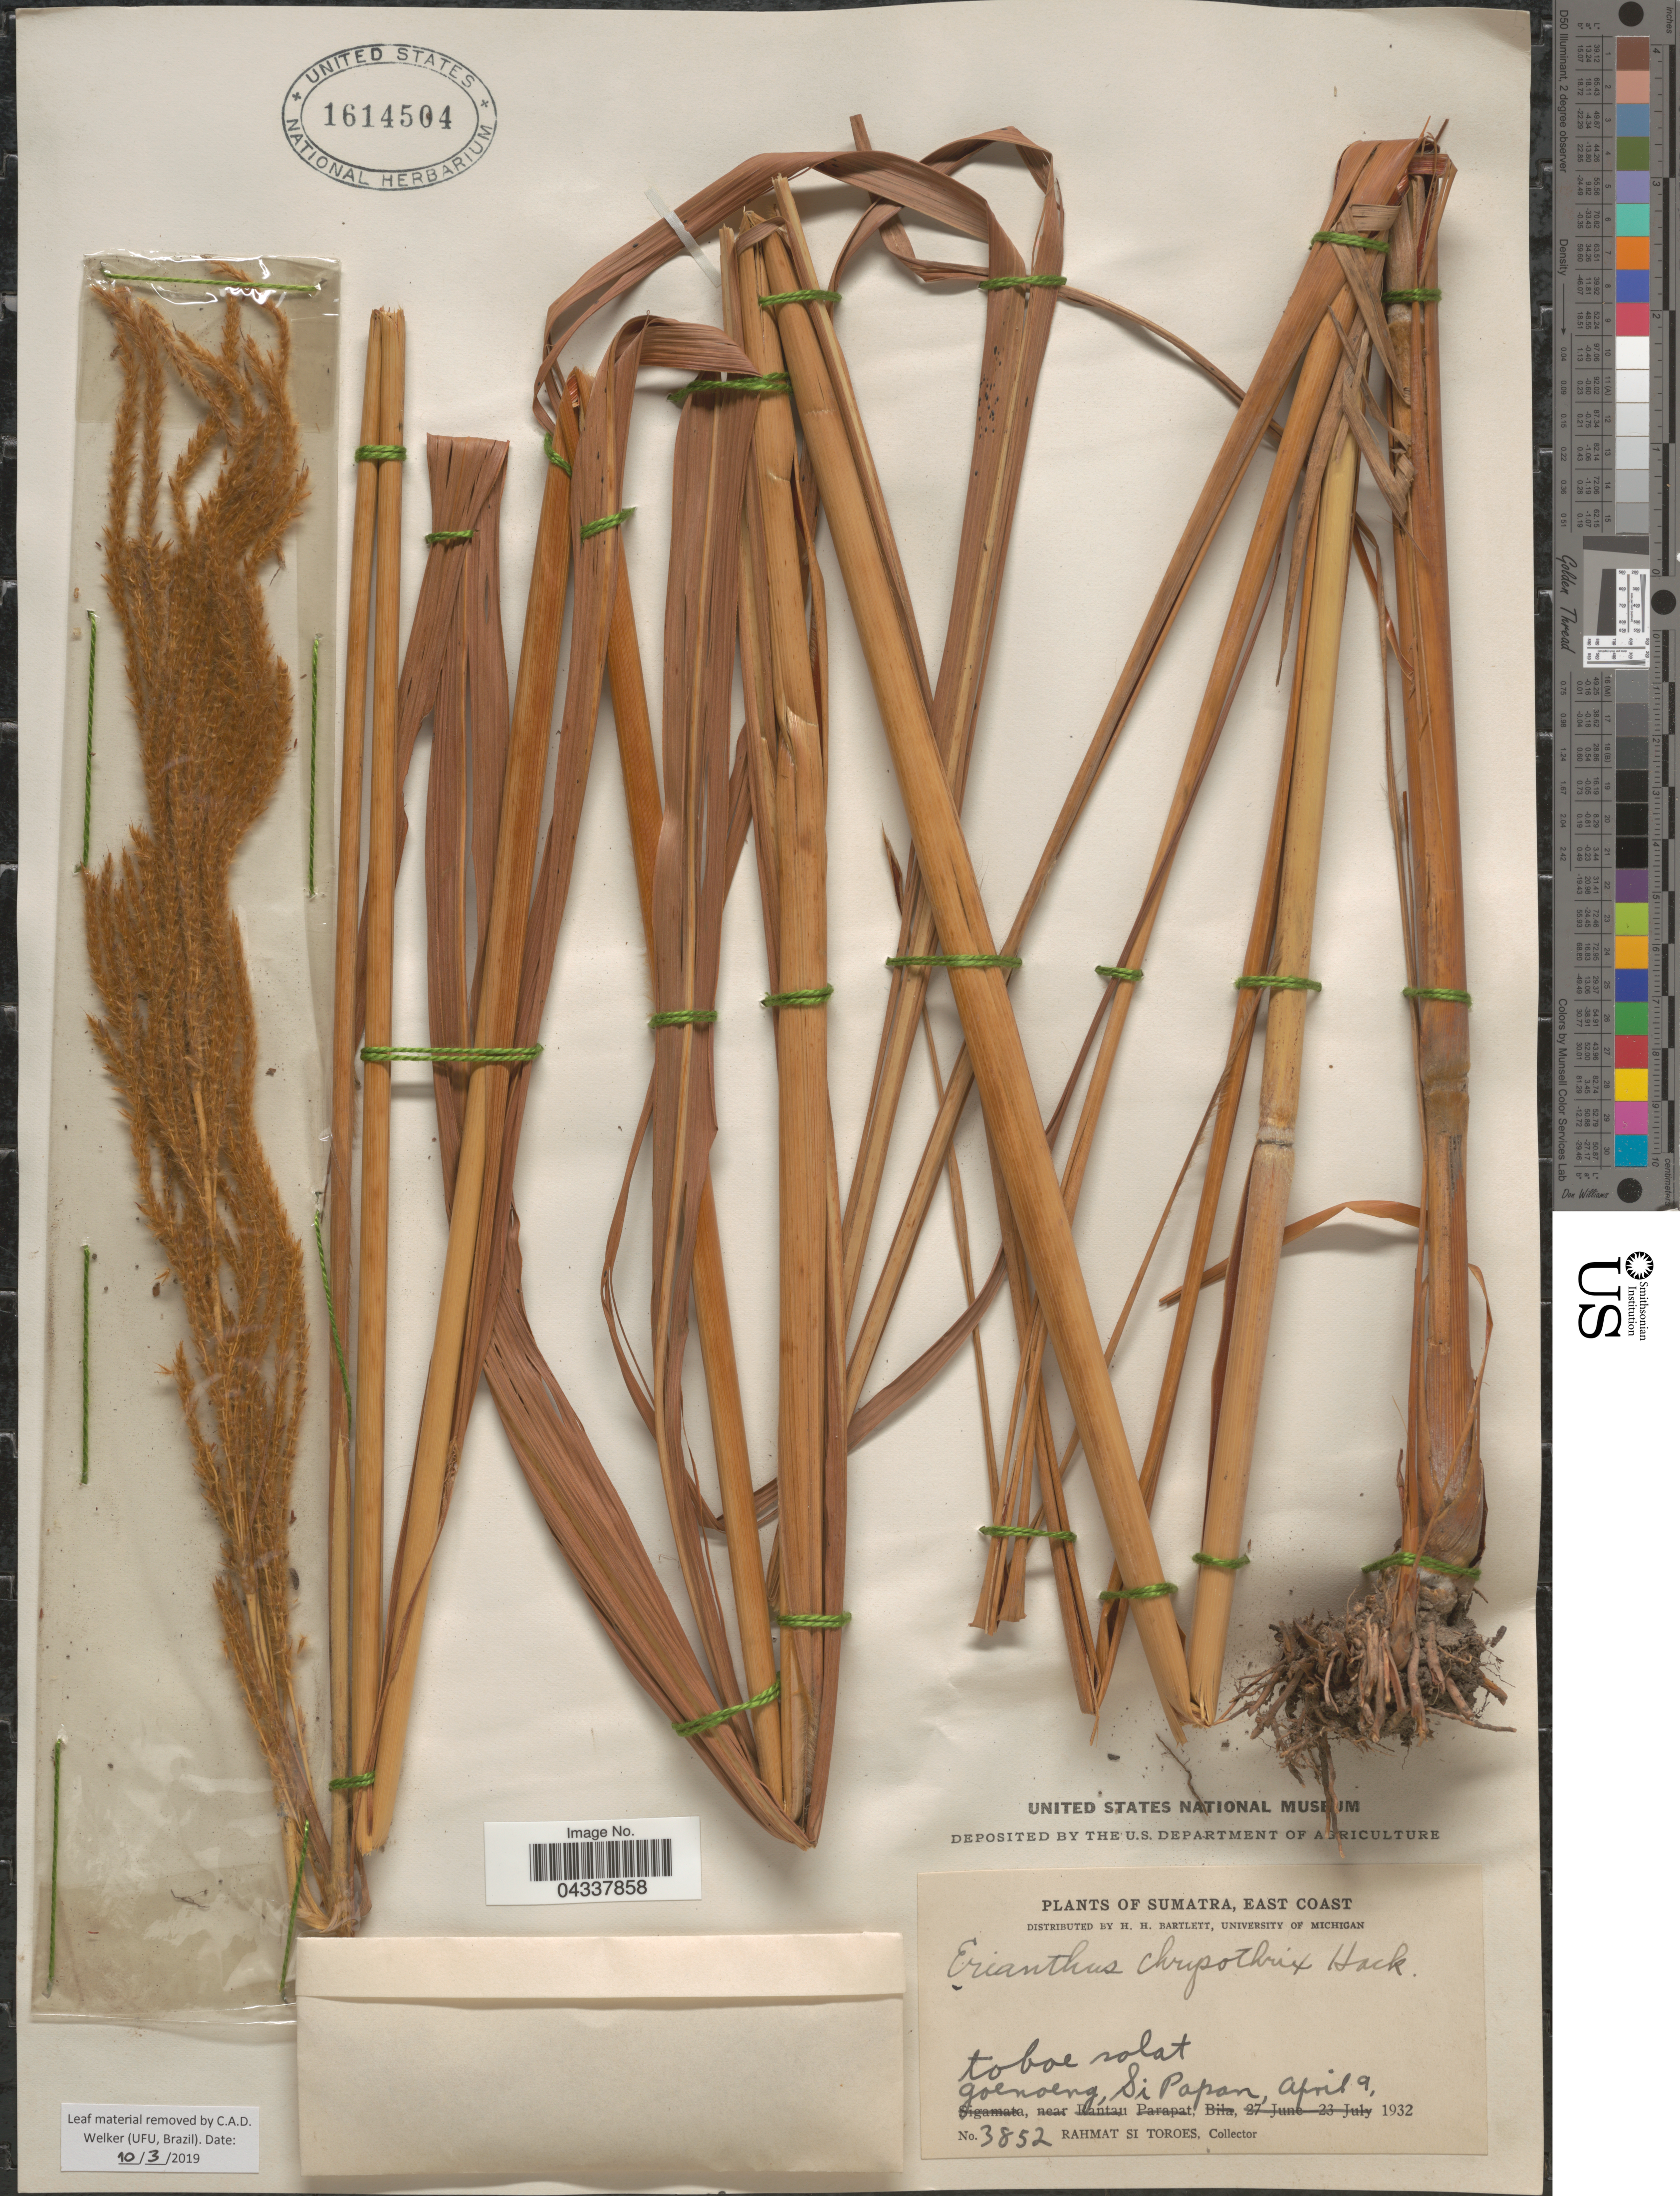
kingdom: Plantae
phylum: Tracheophyta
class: Liliopsida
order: Poales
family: Poaceae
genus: Narenga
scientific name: Narenga fallax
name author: (Balansa) Bor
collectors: Rahmat Si Boeea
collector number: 3852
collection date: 1932-04-09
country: Indonesia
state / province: Sumatra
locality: East Coast. Toboe solat goenoeng, Si Papan.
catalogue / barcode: US 1614504